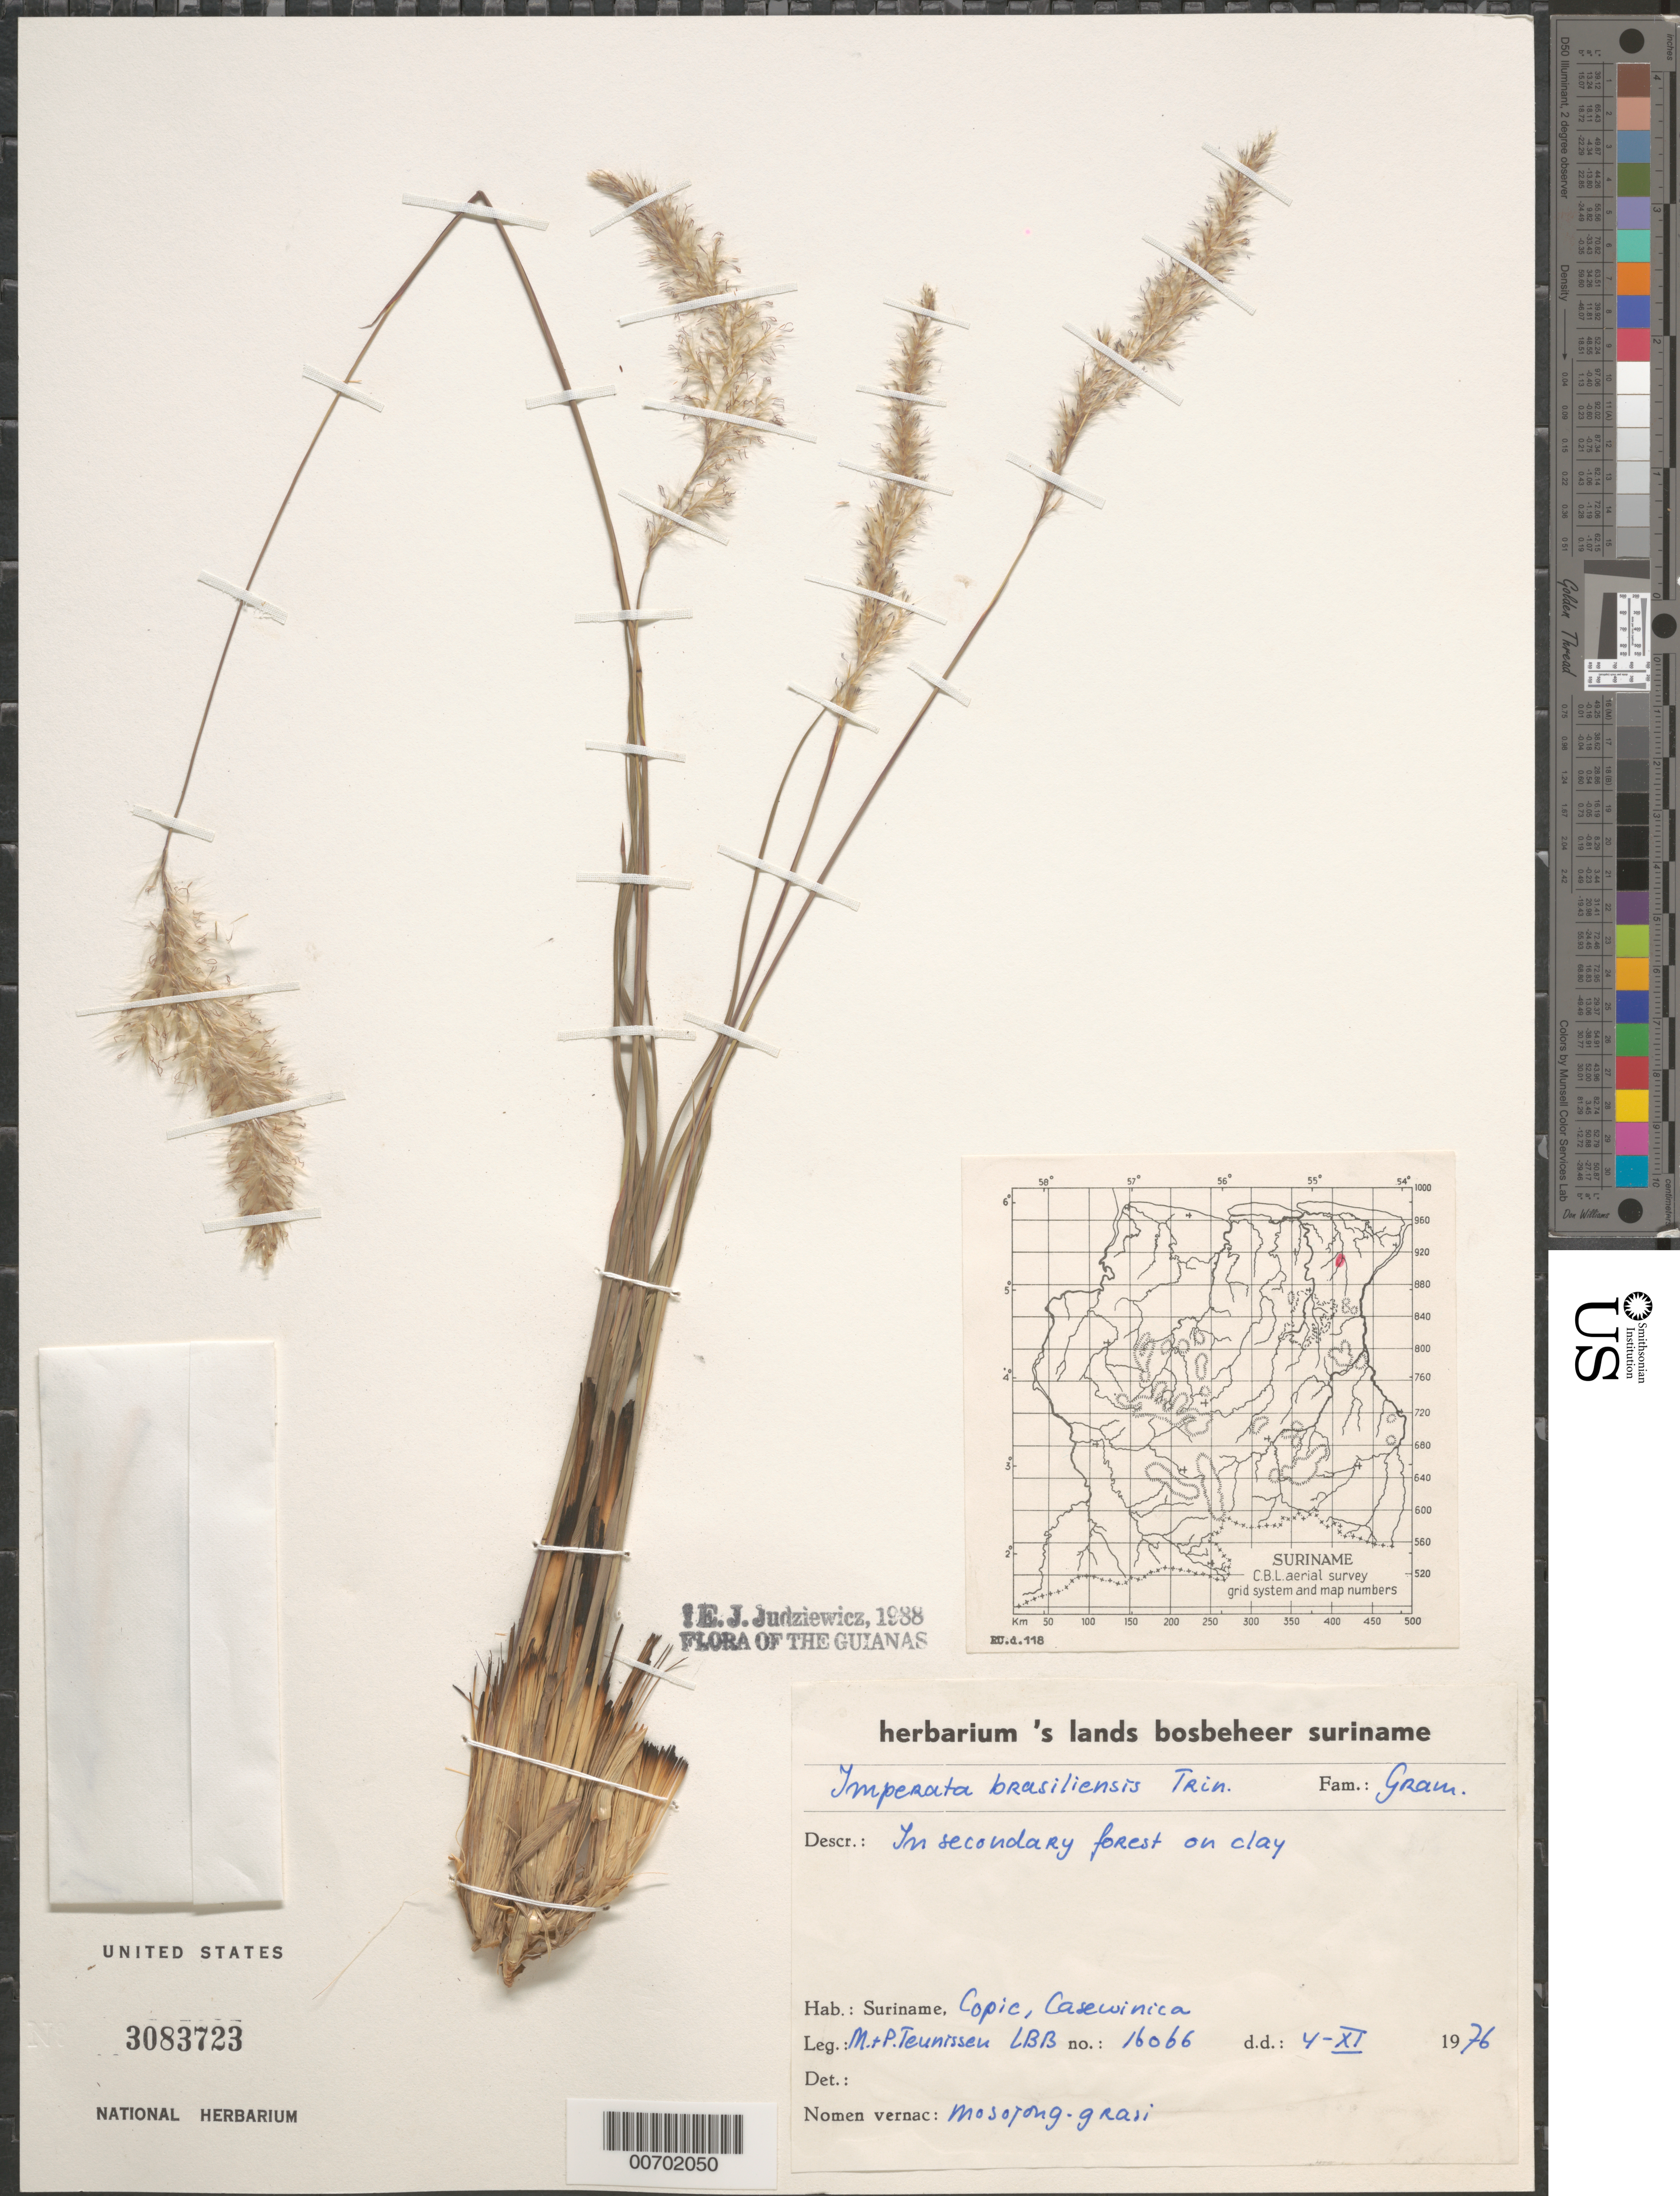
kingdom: Plantae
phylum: Tracheophyta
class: Liliopsida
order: Poales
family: Poaceae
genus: Imperata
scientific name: Imperata brasiliensis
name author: Trin.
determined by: Judziewicz, E. J.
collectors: M. Teunissen-werkhoven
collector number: LBB 16066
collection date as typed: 4-Nov-76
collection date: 1976-11-04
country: Suriname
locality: Copie, Casewinica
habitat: In secondary forest on clay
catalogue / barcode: US 3083723